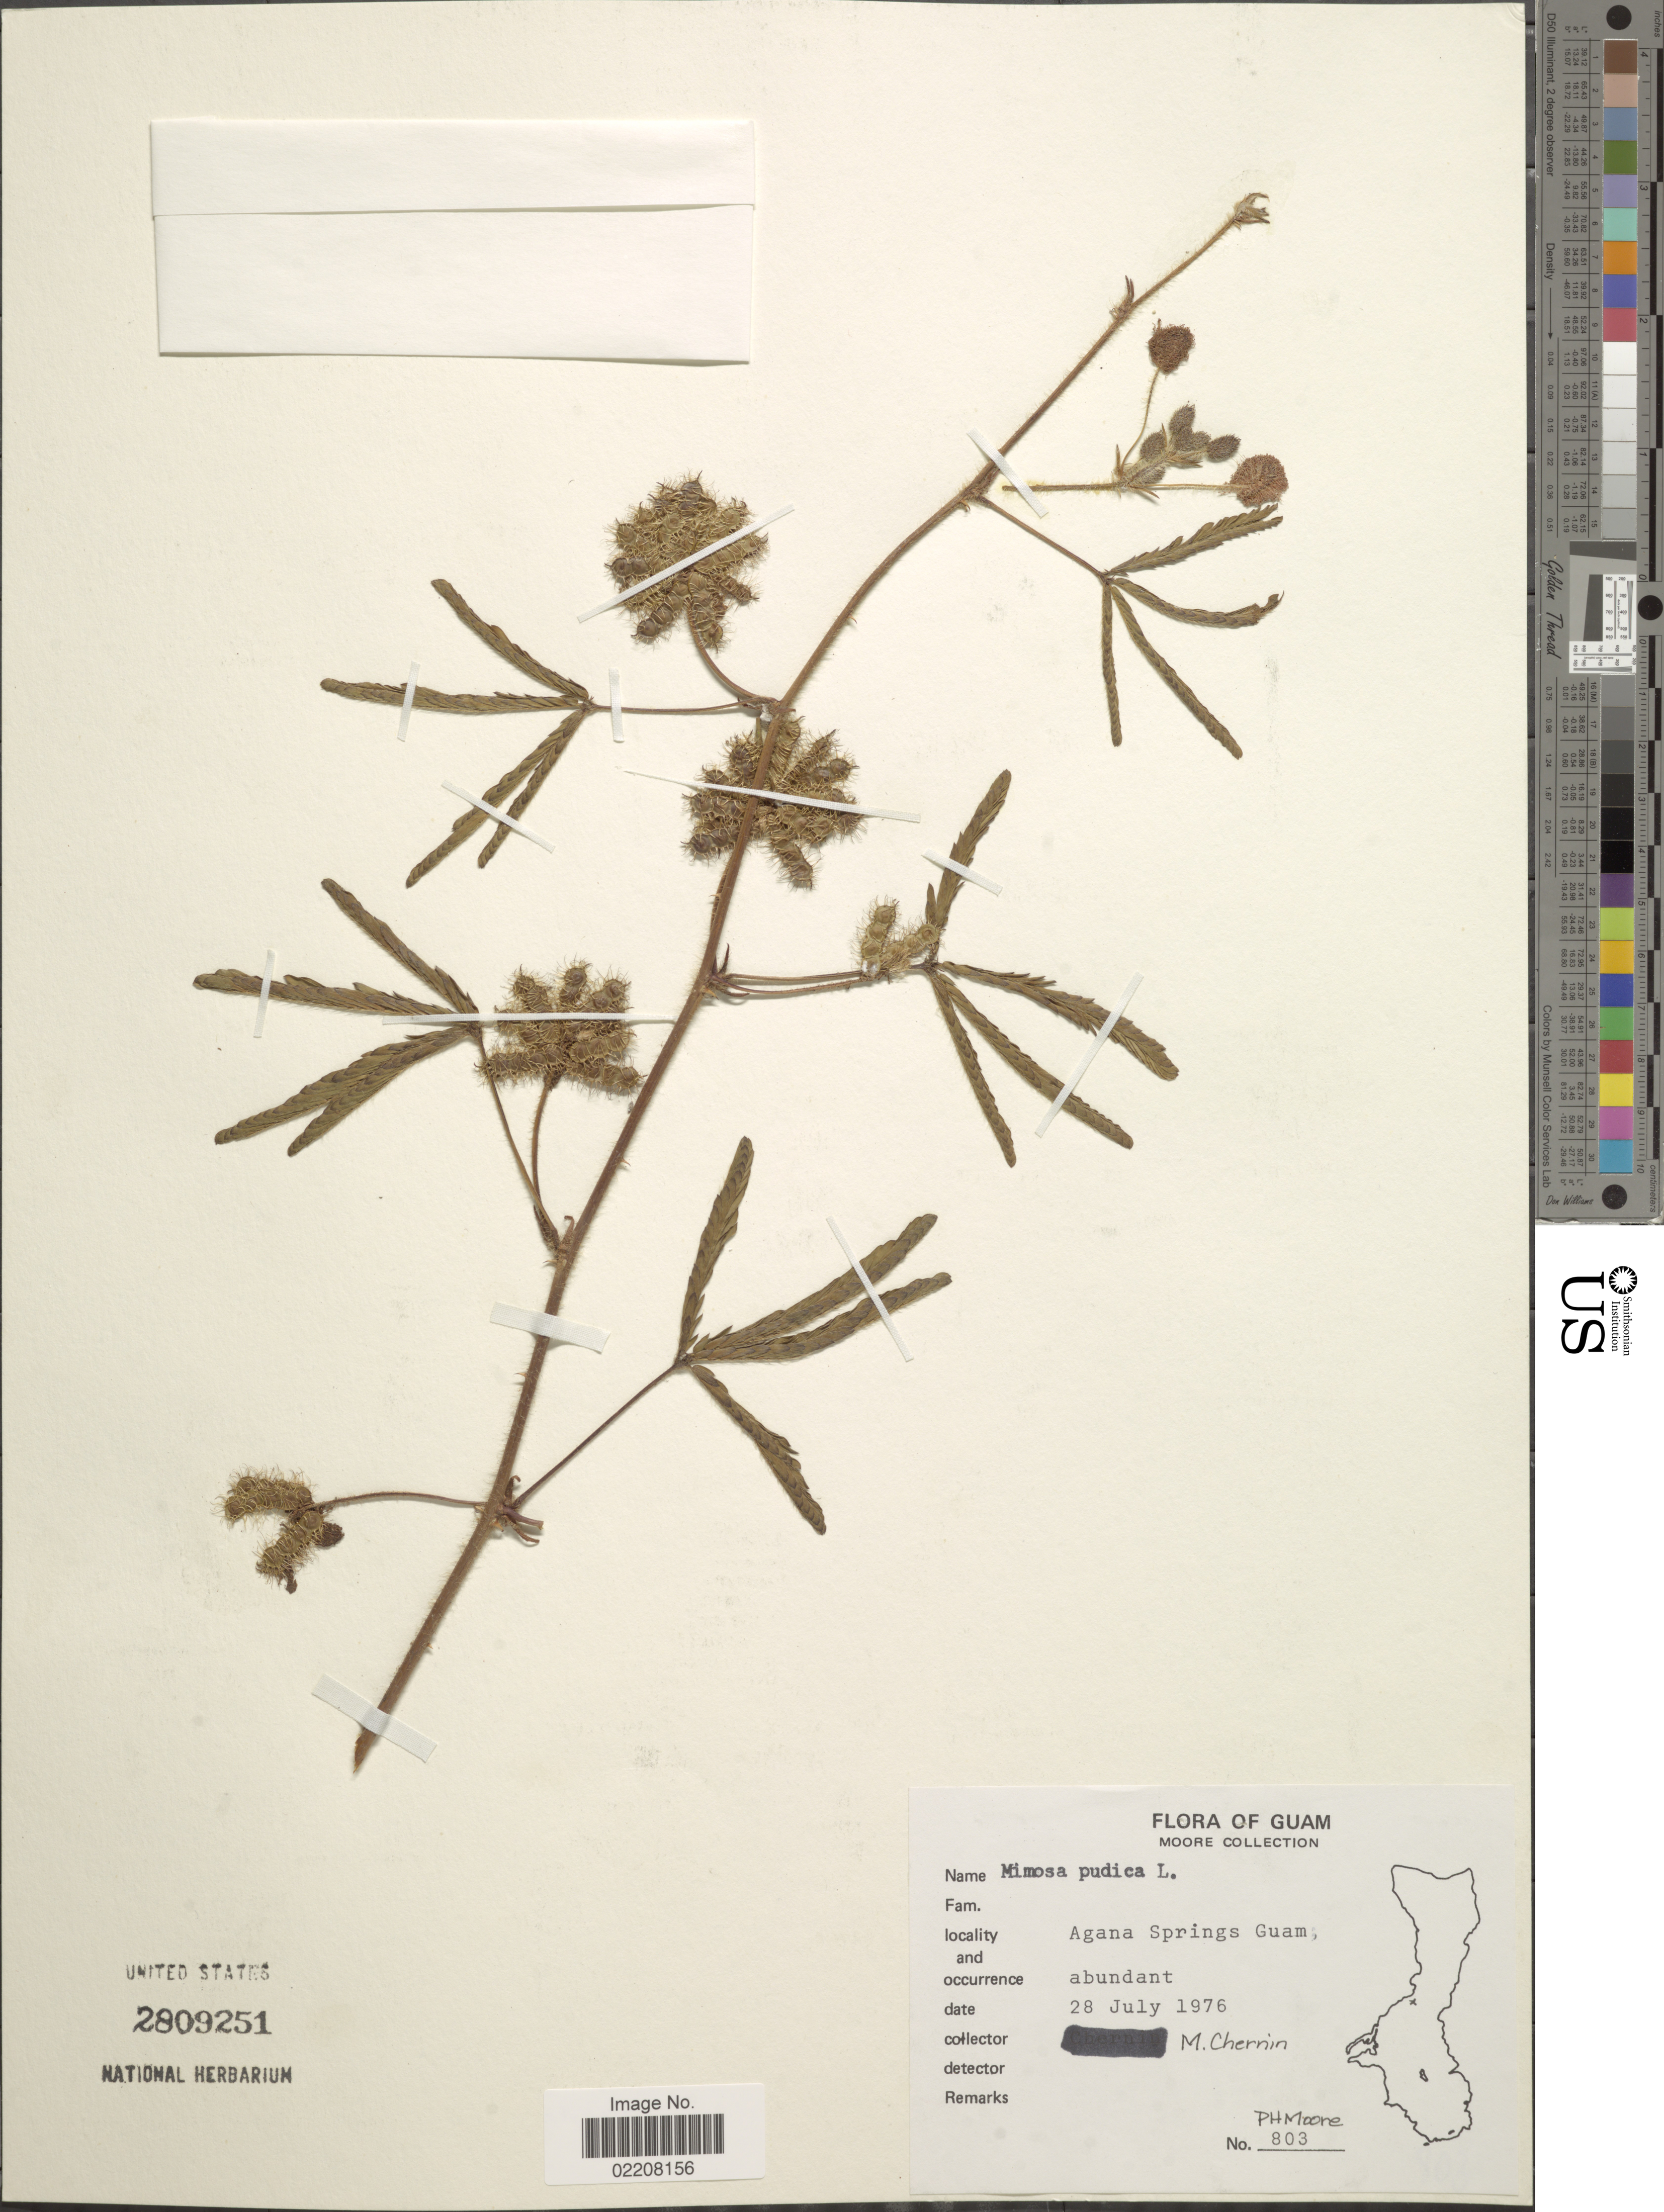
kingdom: Plantae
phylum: Tracheophyta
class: Magnoliopsida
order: Fabales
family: Fabaceae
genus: Mimosa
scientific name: Mimosa pudica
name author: L.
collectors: M. Chernin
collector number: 803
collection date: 1976-07-28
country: Guam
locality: Agana Springs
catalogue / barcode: US 2809251